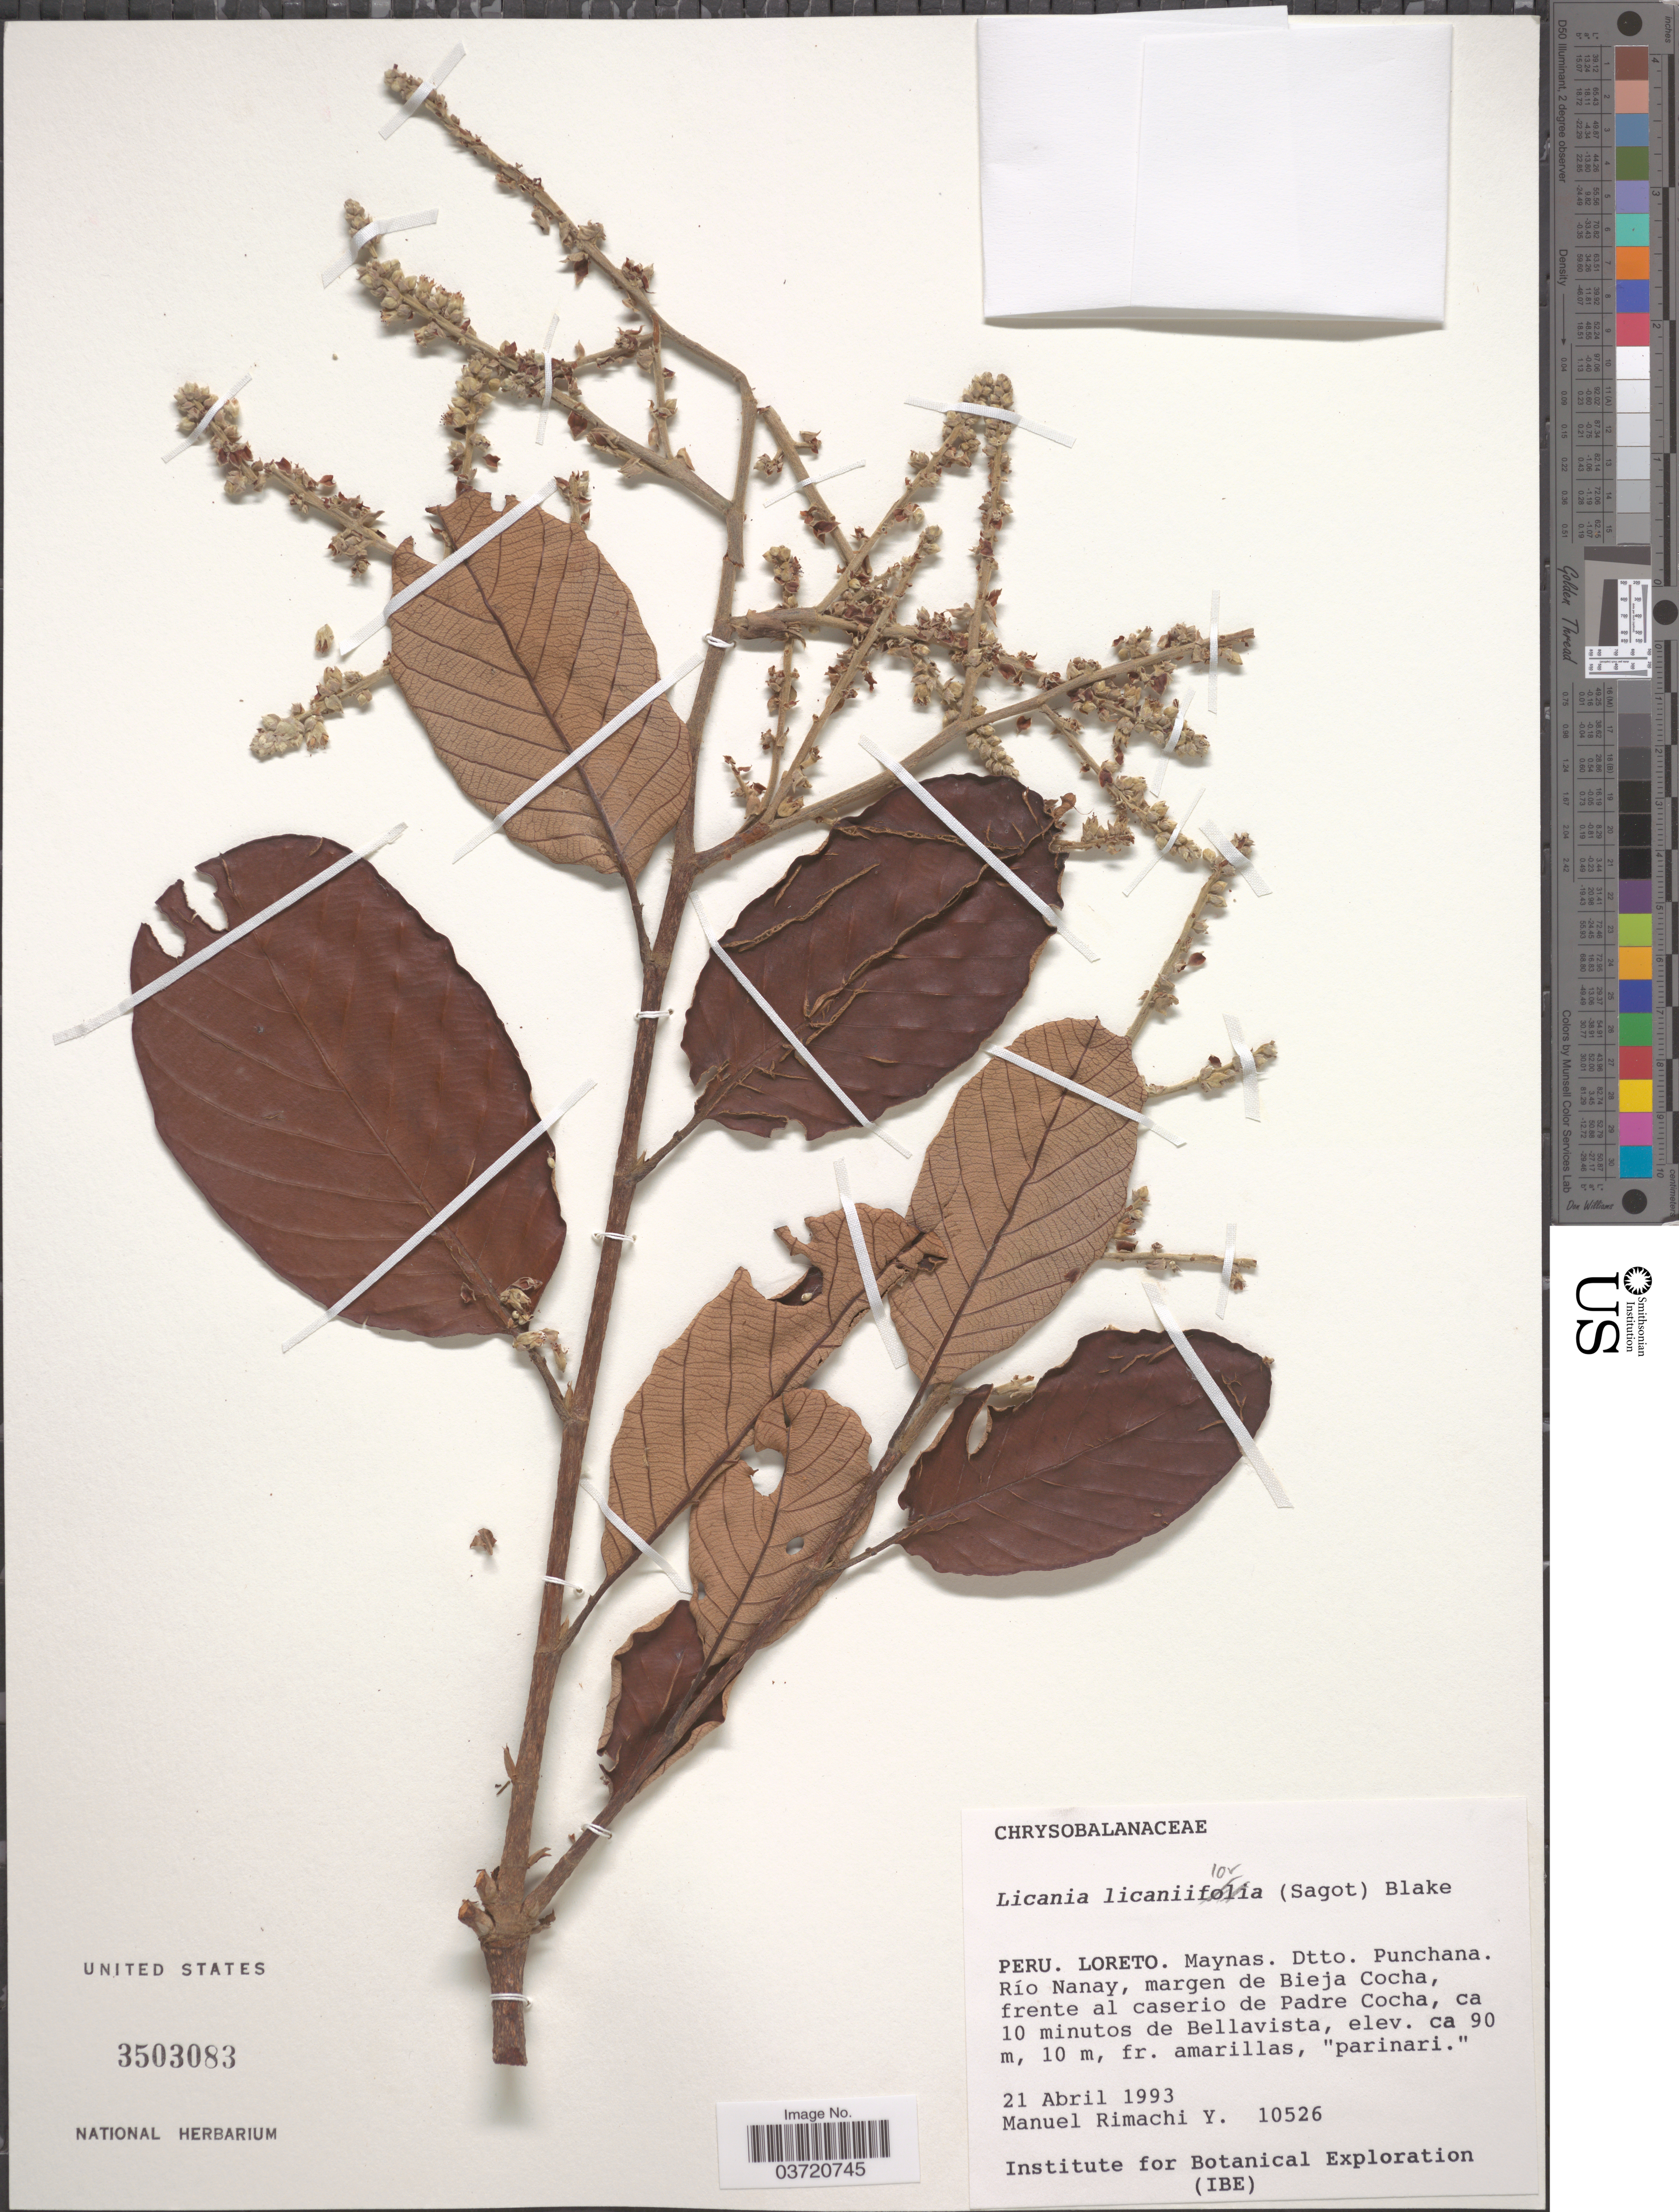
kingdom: Plantae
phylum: Tracheophyta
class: Magnoliopsida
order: Malpighiales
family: Chrysobalanaceae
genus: Parinariopsis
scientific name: Parinariopsis licaniiflora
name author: (Sagot) Sothers & Prance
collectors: M. Rimachi Y.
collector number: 10526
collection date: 1993-04-21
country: Peru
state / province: Loreto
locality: Maynas. Dtto. Punchana. Río Nanay, margen de Bieja Cocha, frente al caserio de Padre Cocha, ca 10 minutos de Bellavista.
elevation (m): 90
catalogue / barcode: US 3503083